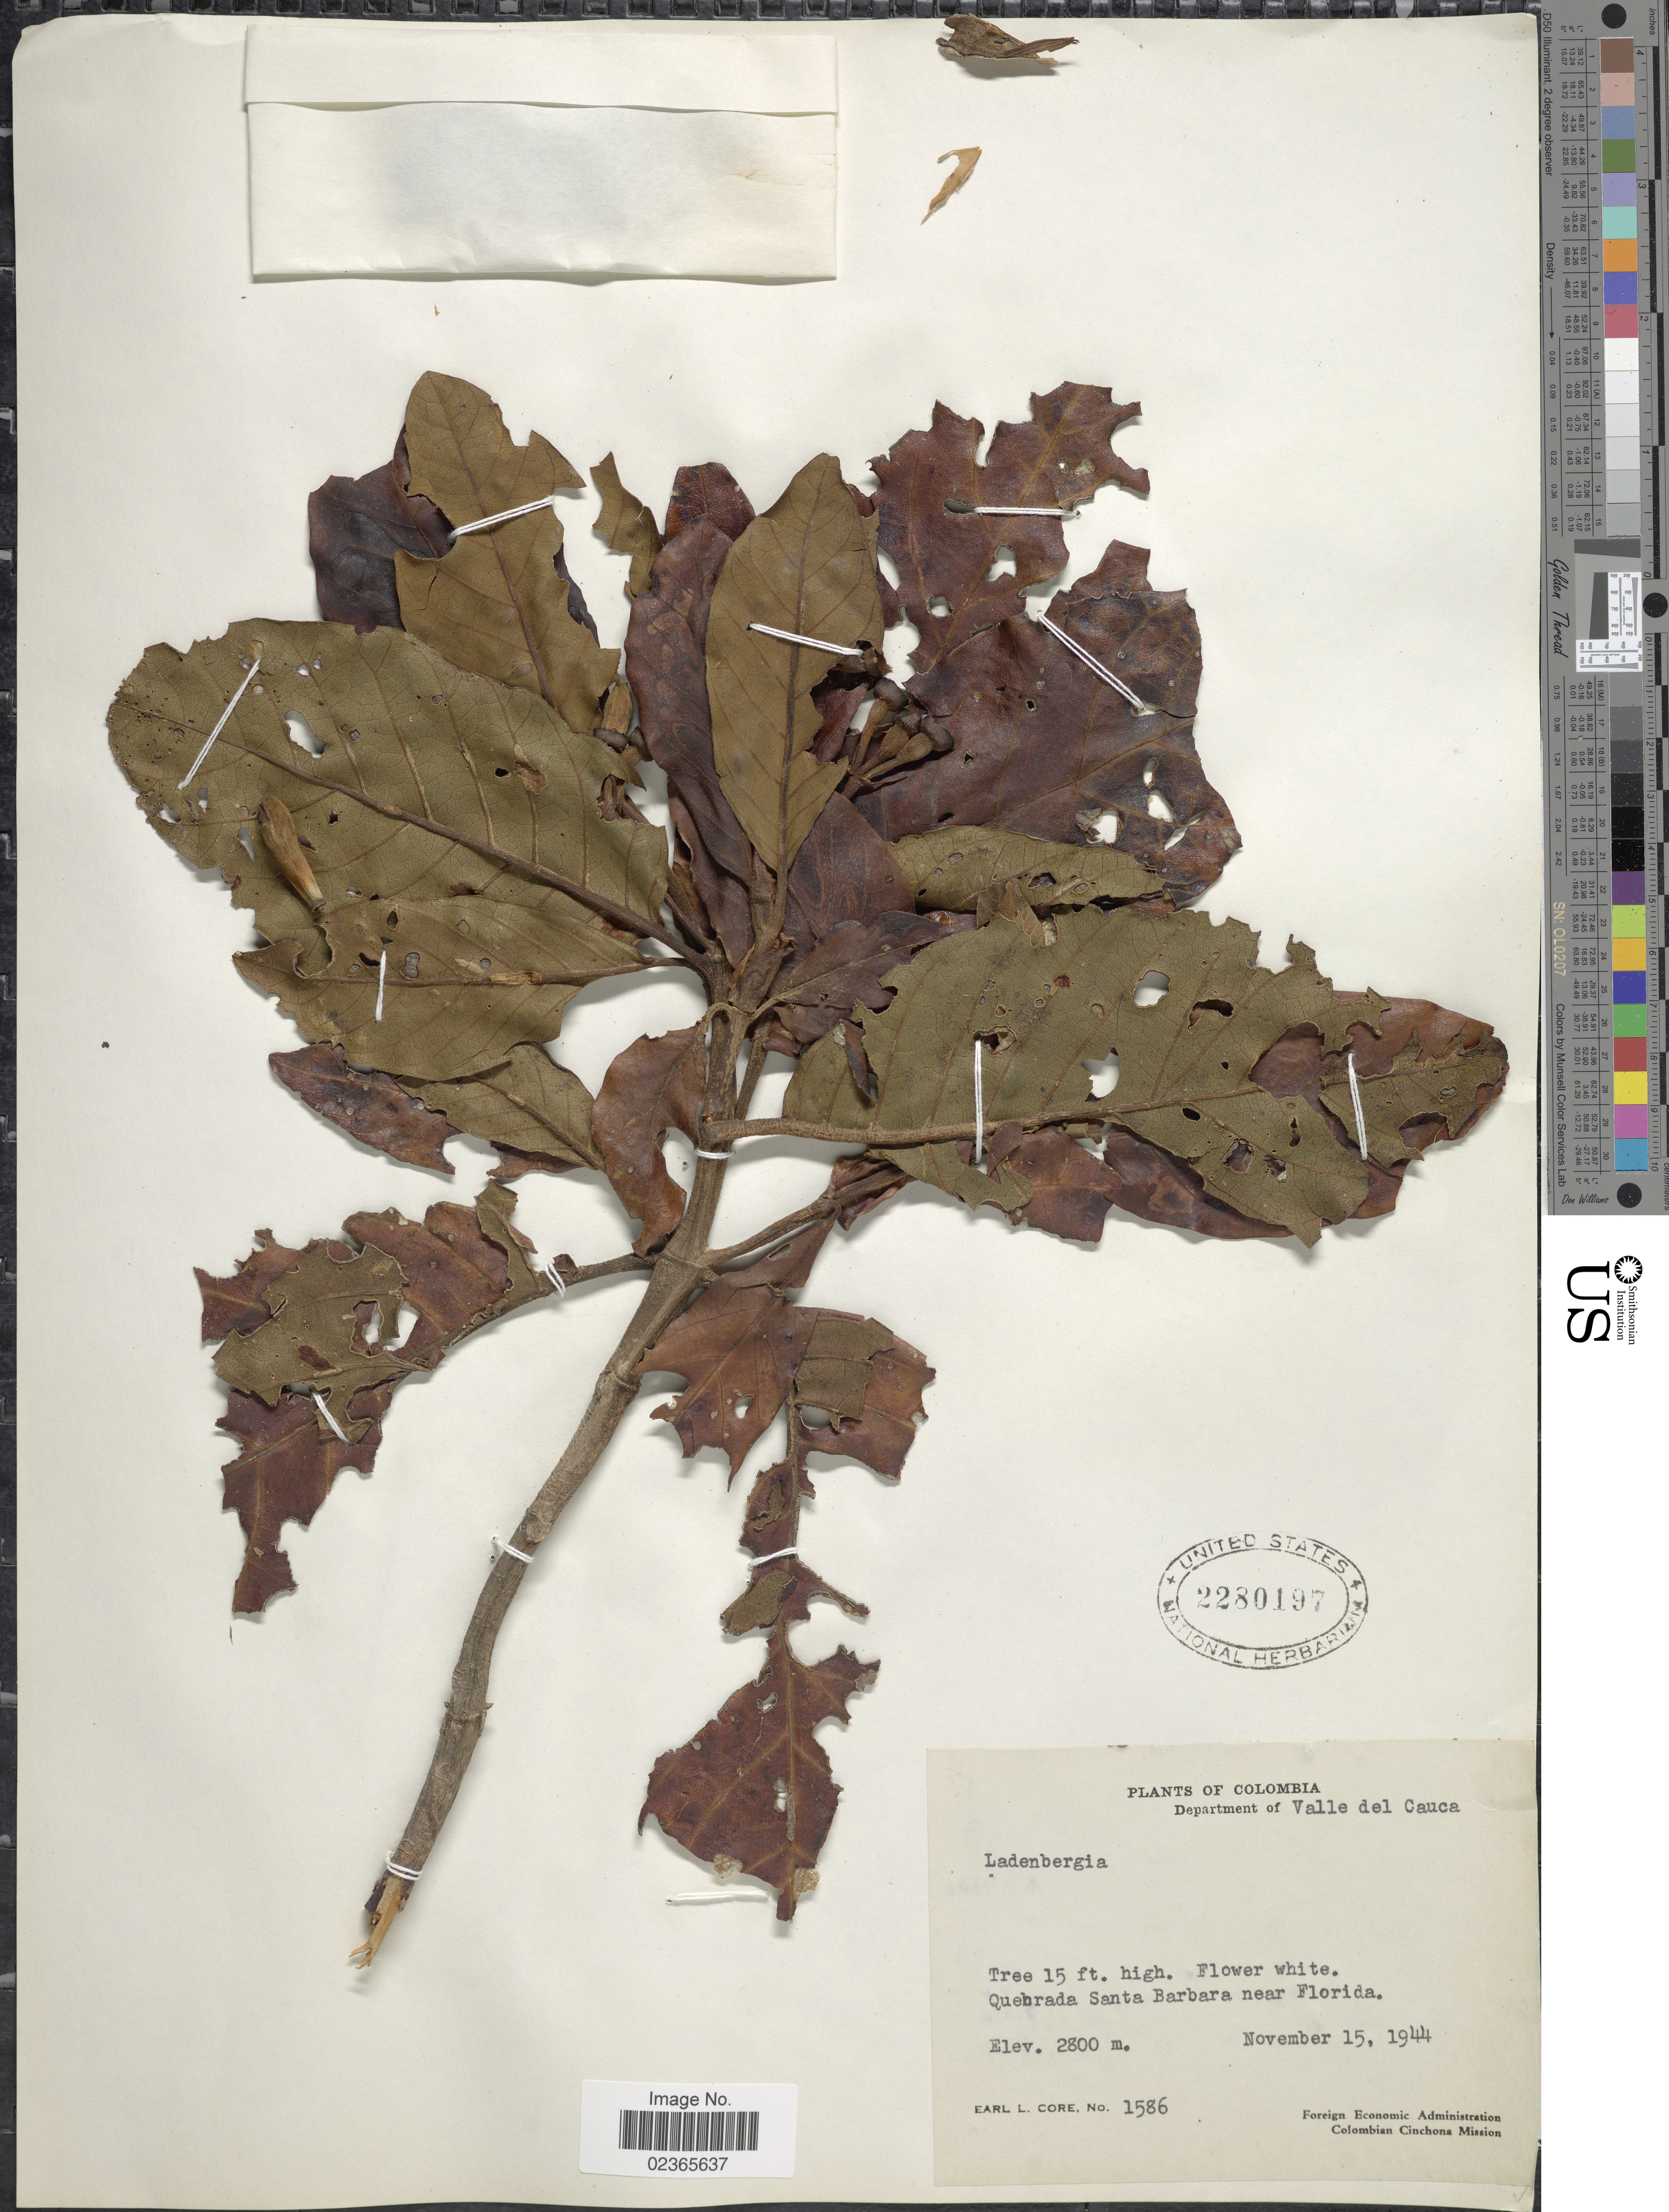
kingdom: Plantae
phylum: Tracheophyta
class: Magnoliopsida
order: Gentianales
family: Rubiaceae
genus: Ladenbergia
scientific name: Ladenbergia sp.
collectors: E. L. Core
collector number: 1586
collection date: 1944-11-15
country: Colombia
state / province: Valle del Cauca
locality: Quebrada Santa Barbara near Florida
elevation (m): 2800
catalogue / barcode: US 2280197